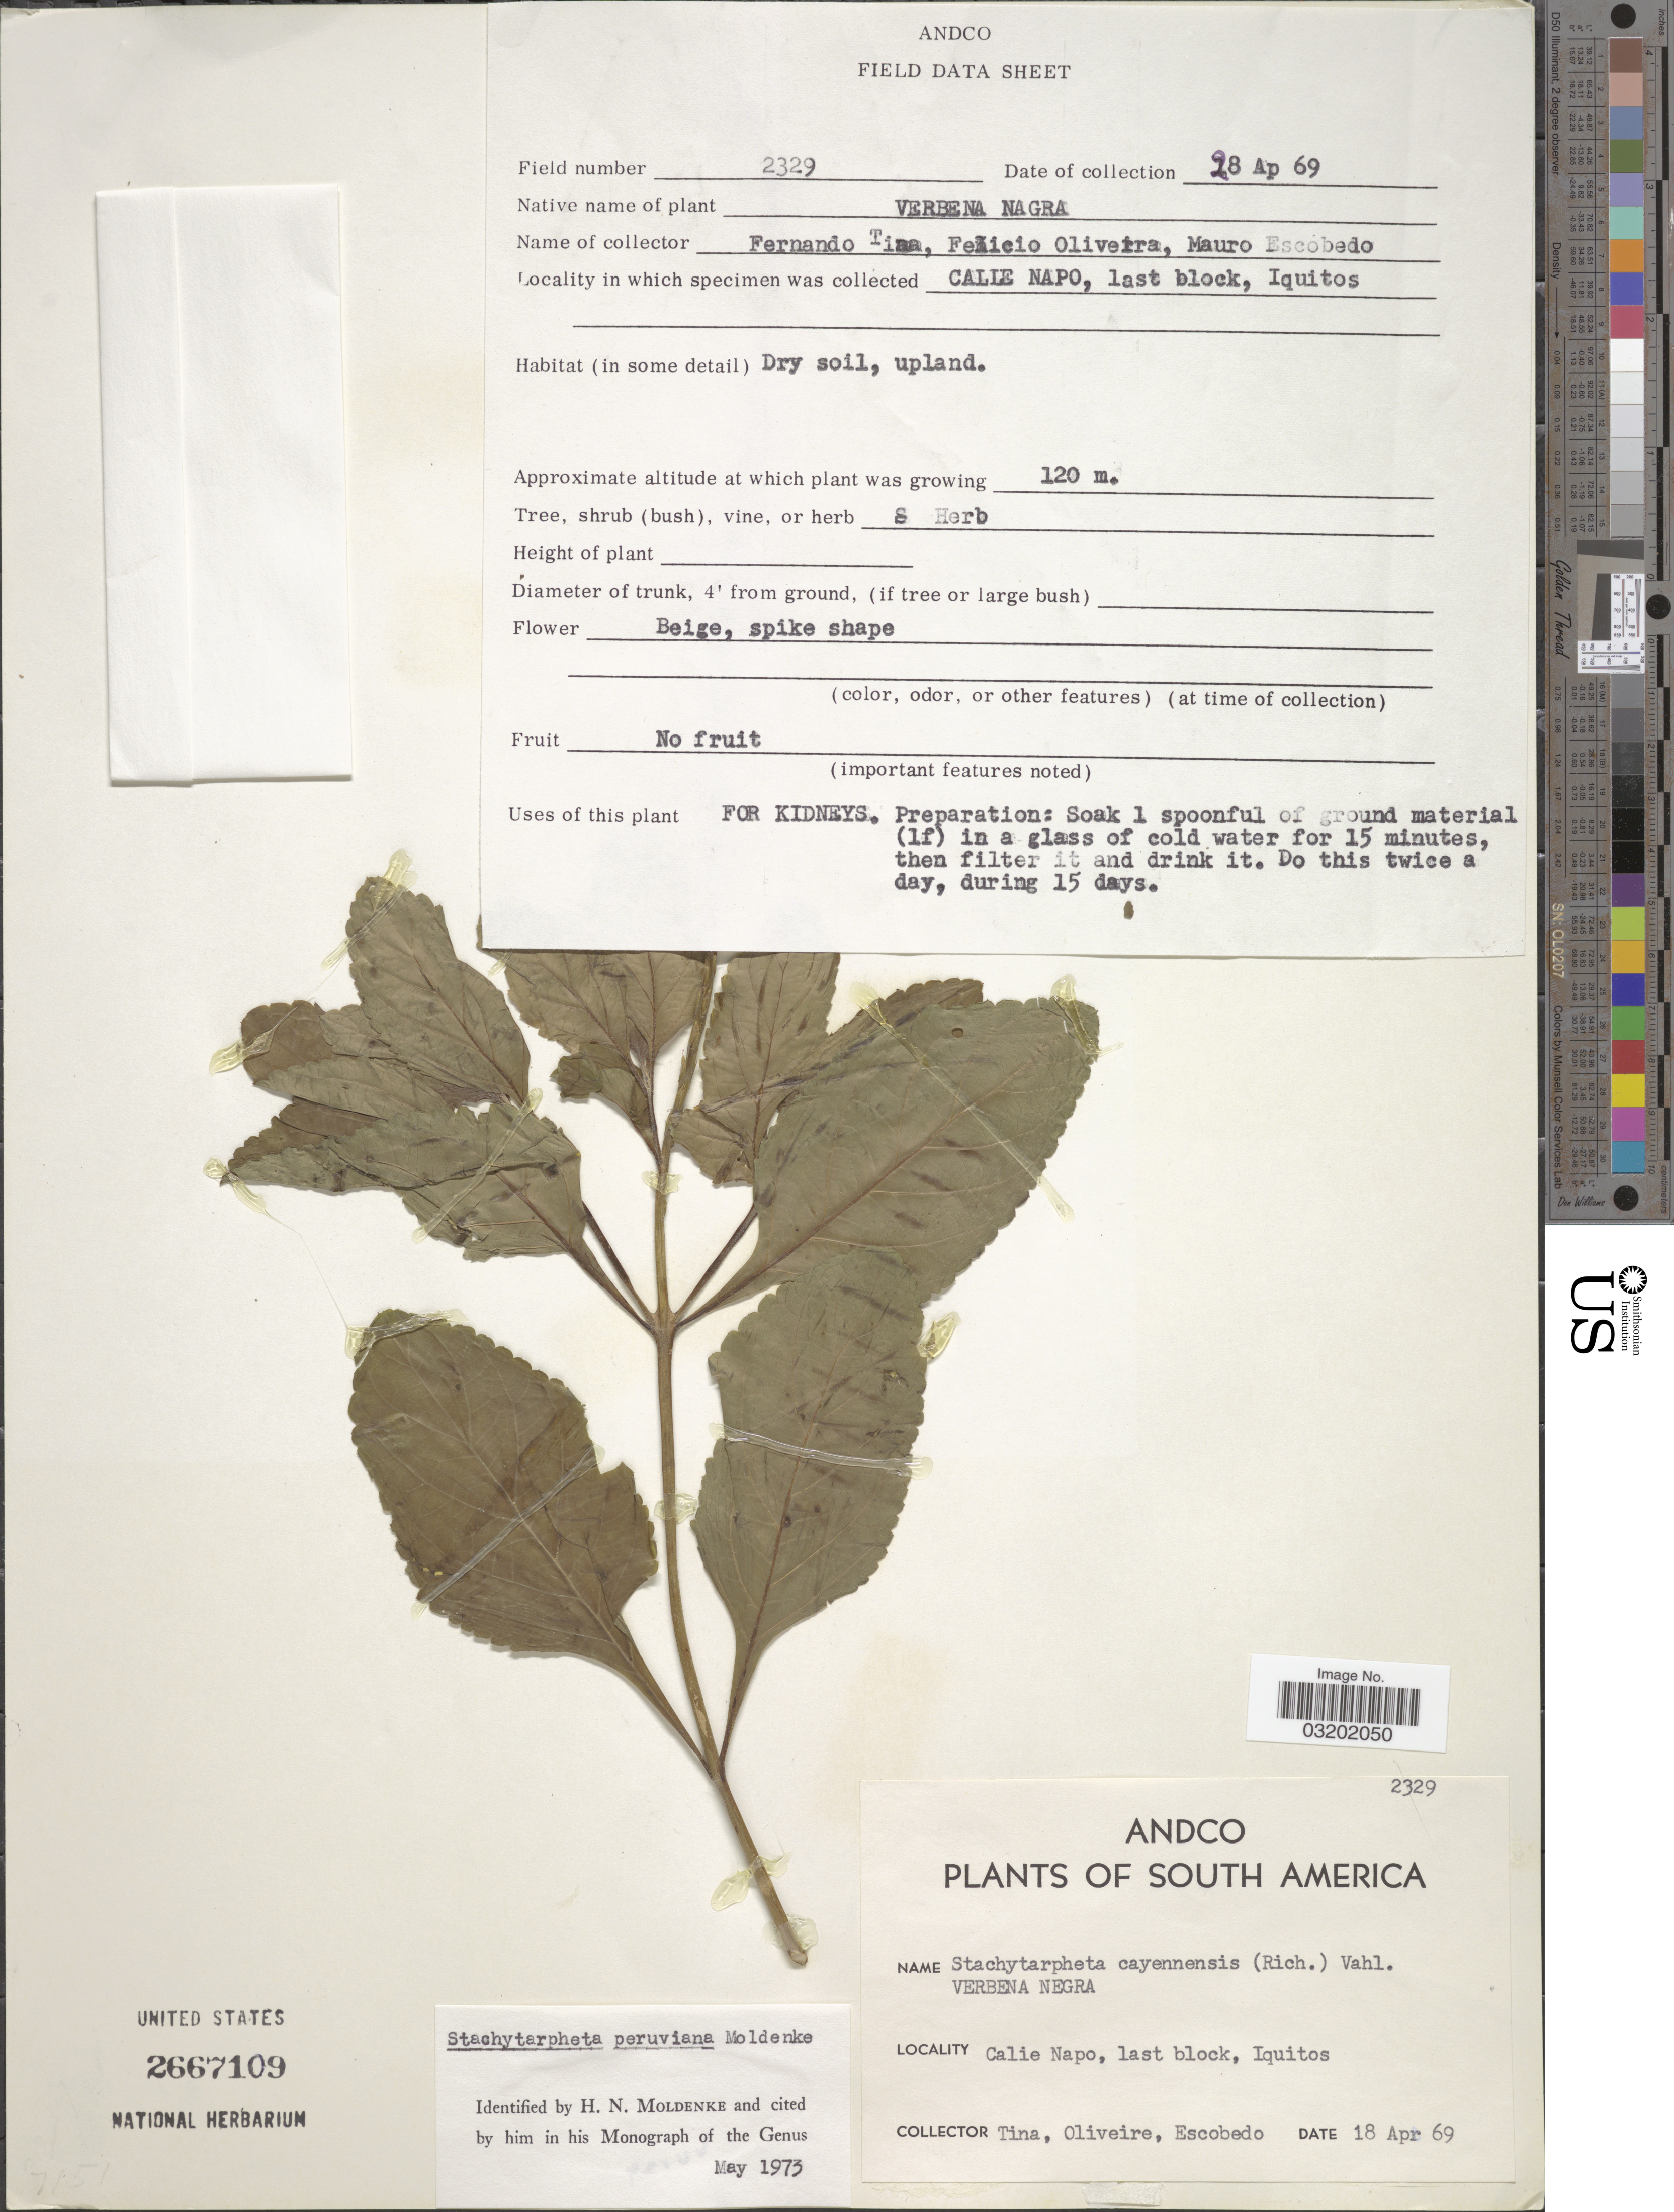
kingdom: Plantae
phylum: Tracheophyta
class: Magnoliopsida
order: Lamiales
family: Verbenaceae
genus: Stachytarpheta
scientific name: Stachytarpheta peruviana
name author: Moldenke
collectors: F. Tina, F. Oliveira & M. Escobedo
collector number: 2329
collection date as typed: Transcribed d/m/y: 28/4/69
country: Ecuador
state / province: Napo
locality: Andco. Calle Napo, last block, Iquitos.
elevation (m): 120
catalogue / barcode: US 2667109